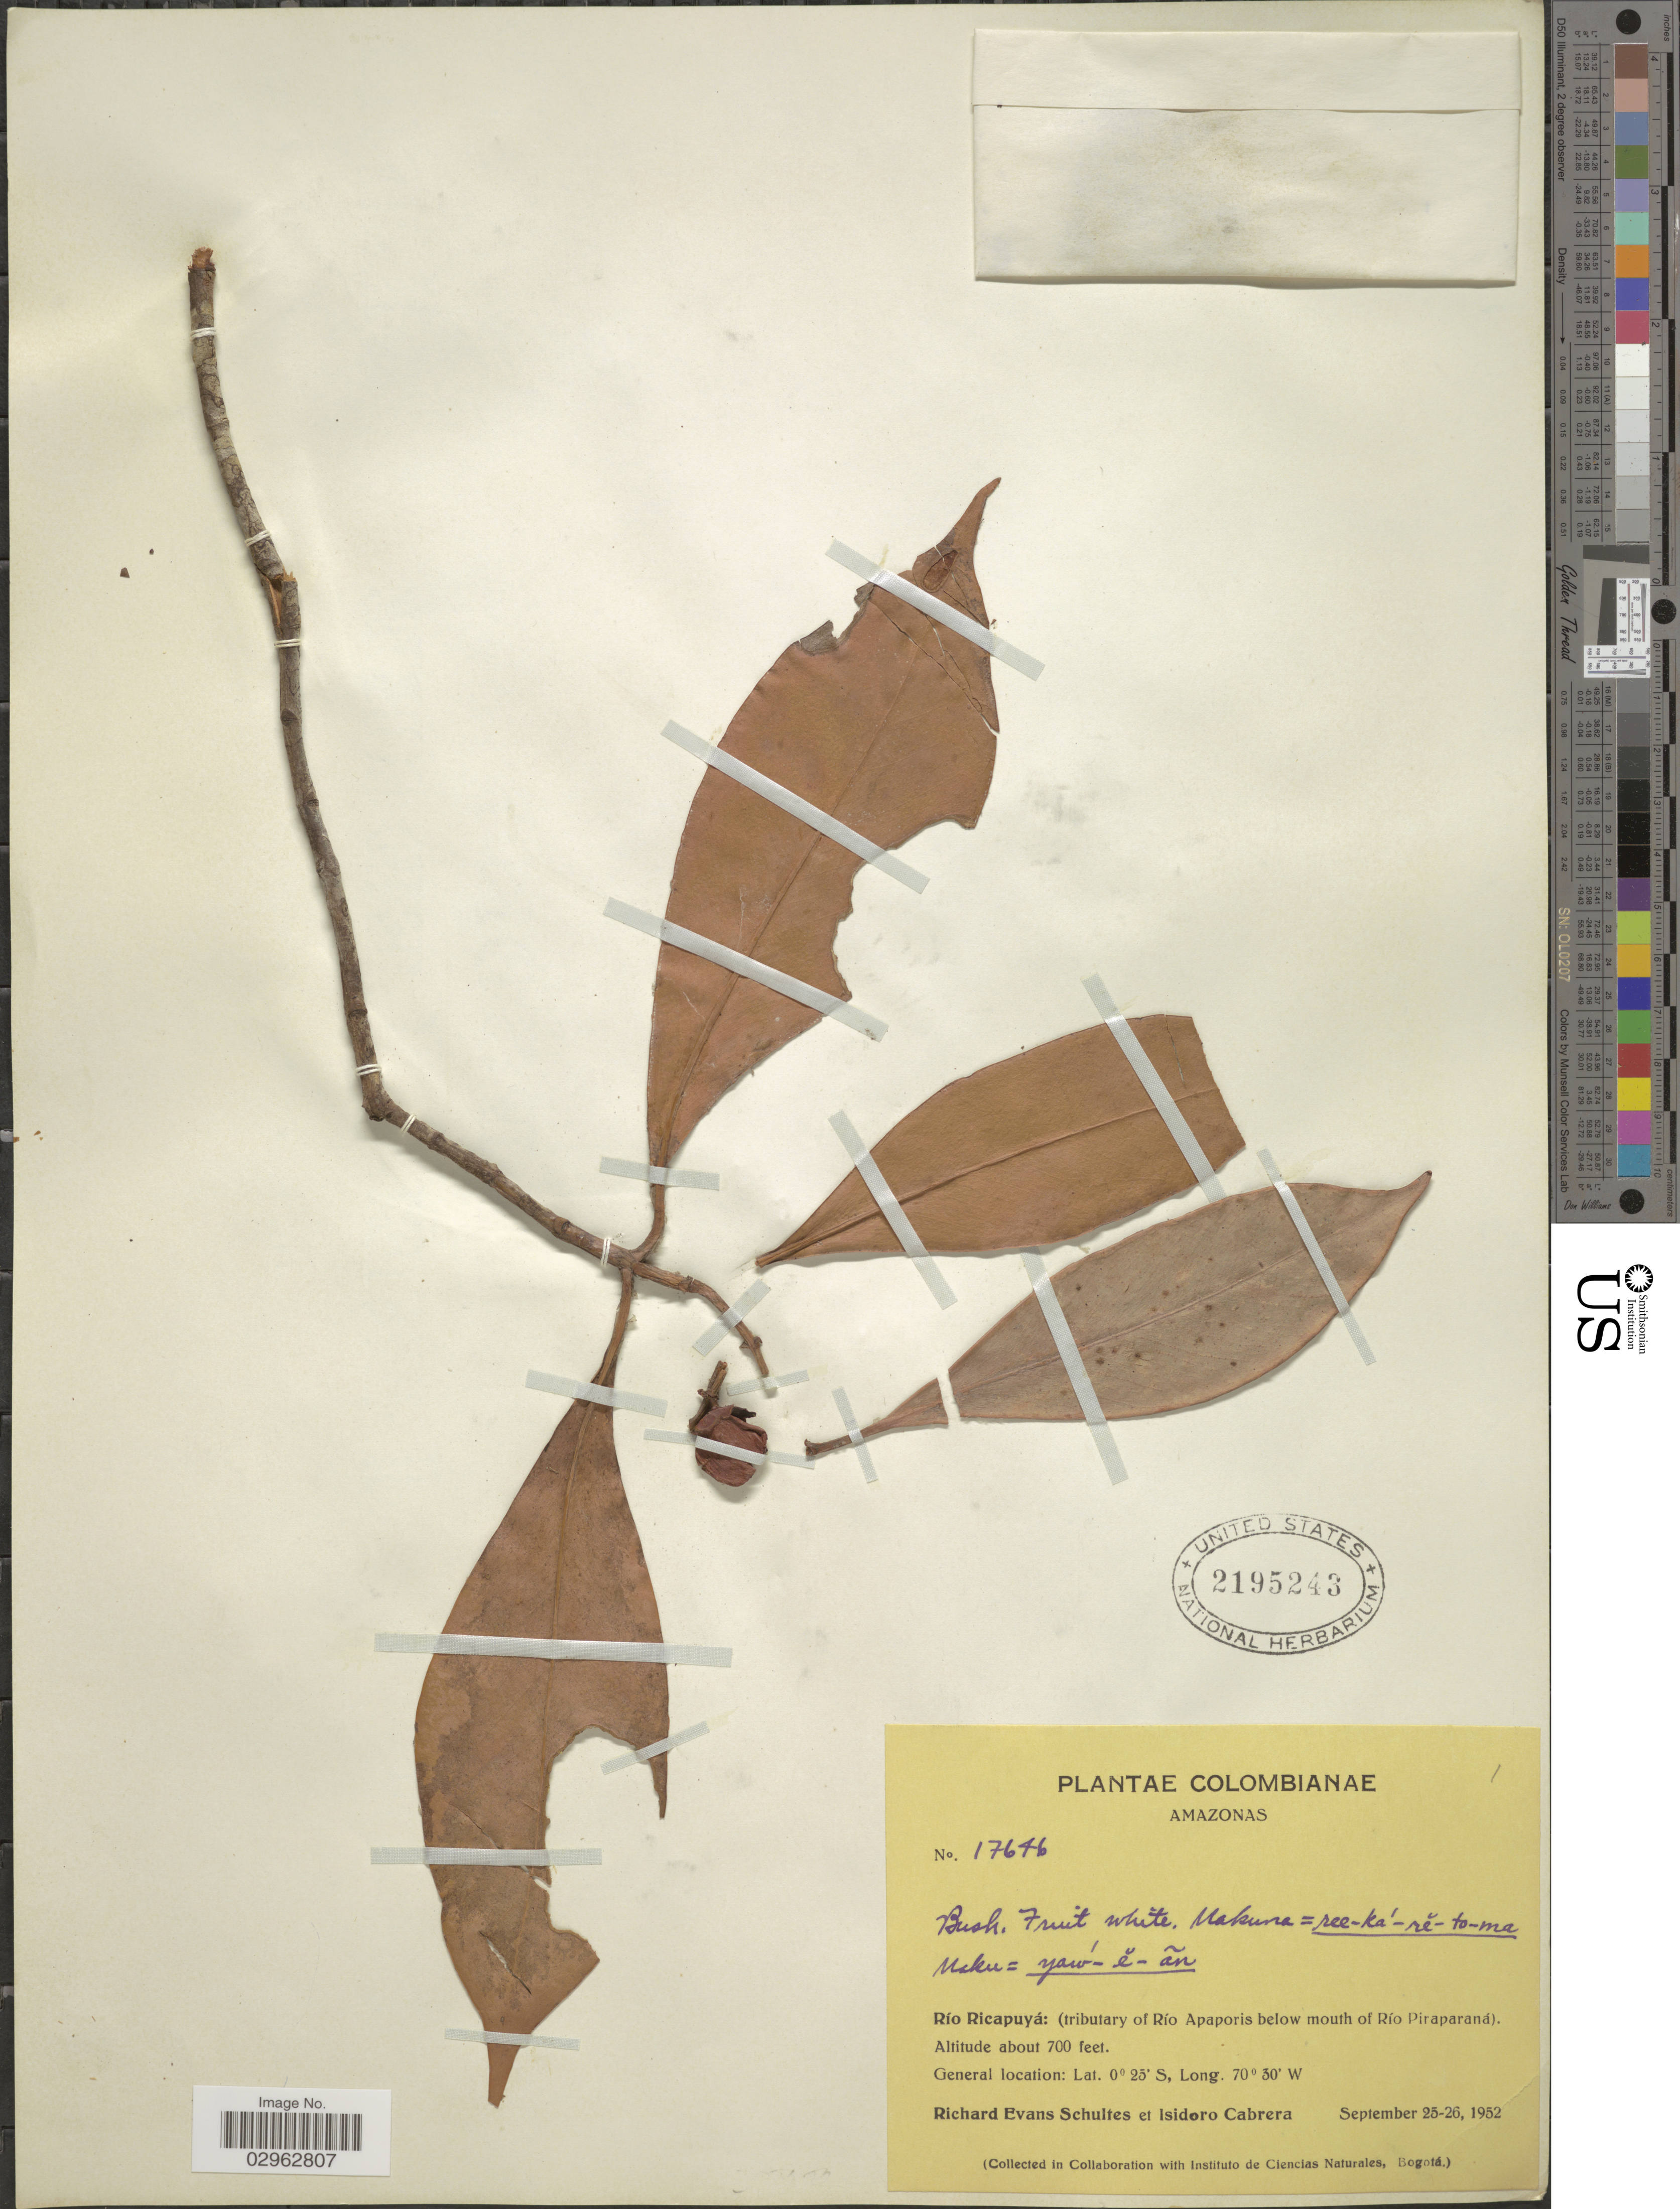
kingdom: Plantae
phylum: Tracheophyta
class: Magnoliopsida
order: Malpighiales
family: Clusiaceae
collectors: R. E. Schultes & I. Cabrera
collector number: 17646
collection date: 1952-09-25/1952-09-26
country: Colombia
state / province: Amazônas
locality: Río Ricapuyá: (tributary of Río Apaporis below mouth of Río Piraparaná).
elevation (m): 213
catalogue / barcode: US 2195243